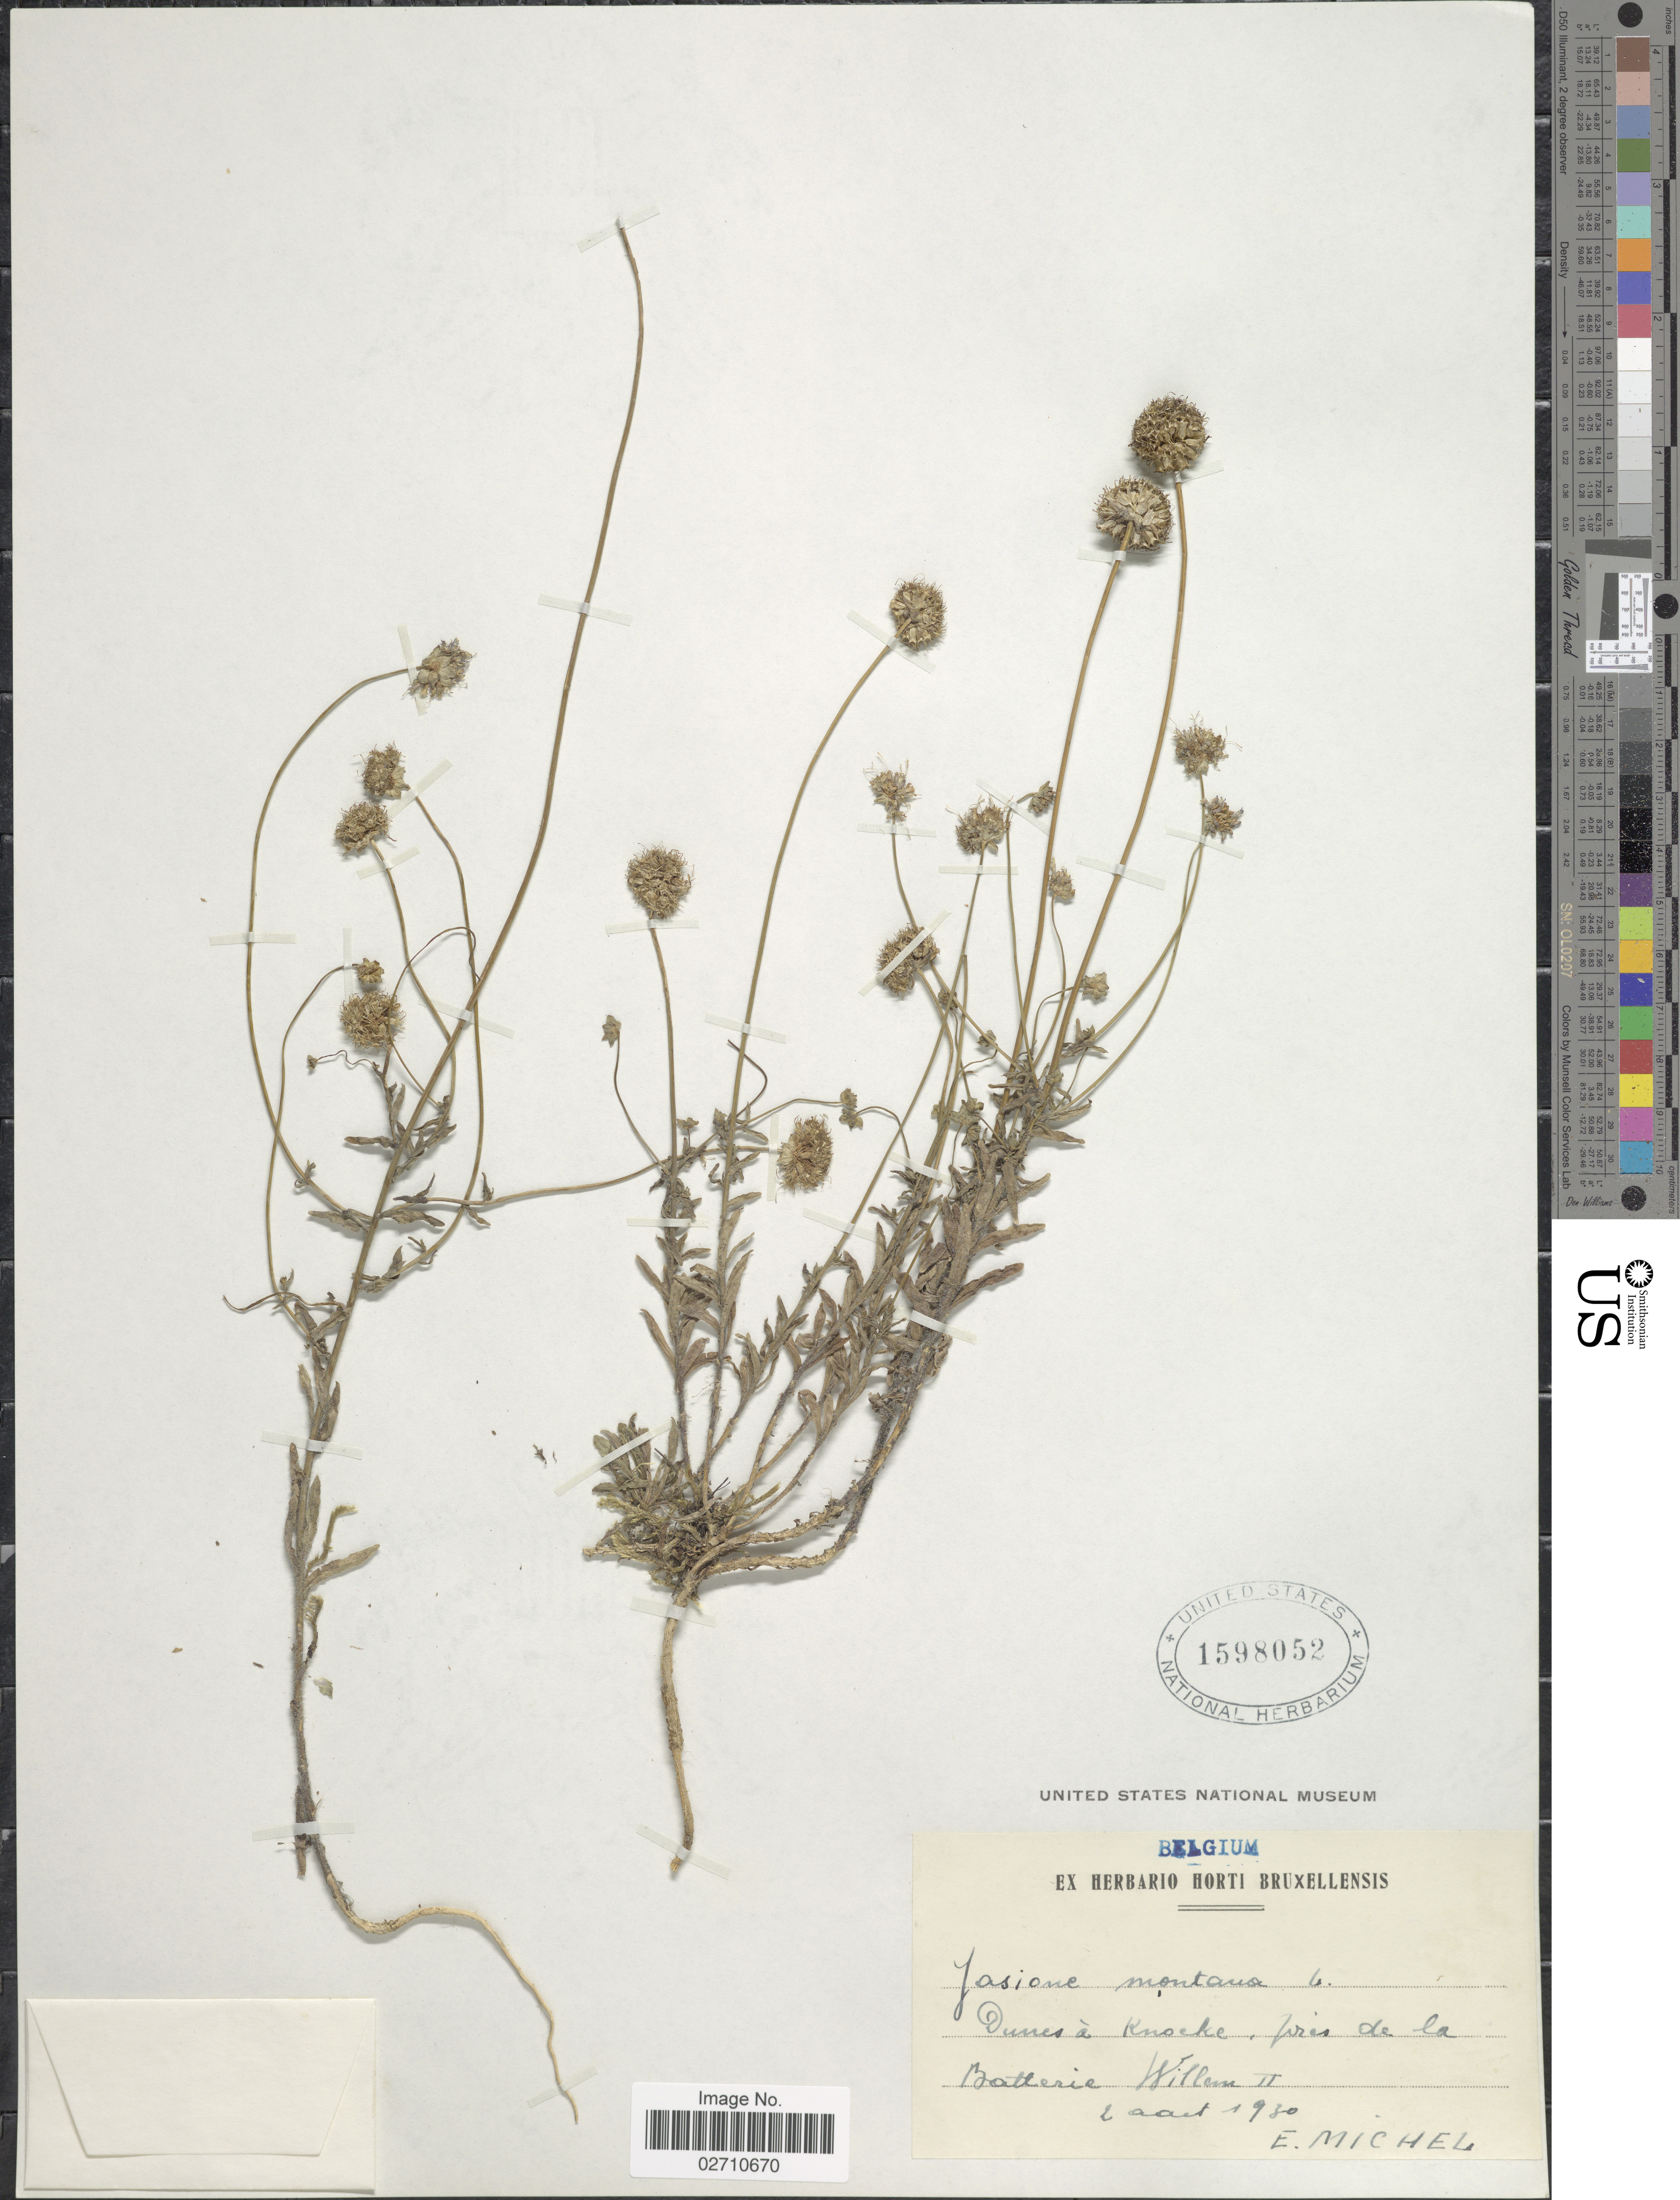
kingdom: Plantae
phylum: Tracheophyta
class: Magnoliopsida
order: Asterales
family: Campanulaceae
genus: Jasione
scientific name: Jasione montana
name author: L.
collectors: E. Michel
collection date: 1930-08-02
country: Belgium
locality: Dunes a knocke, pres de la Batterie, Willem II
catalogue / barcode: US 1598052